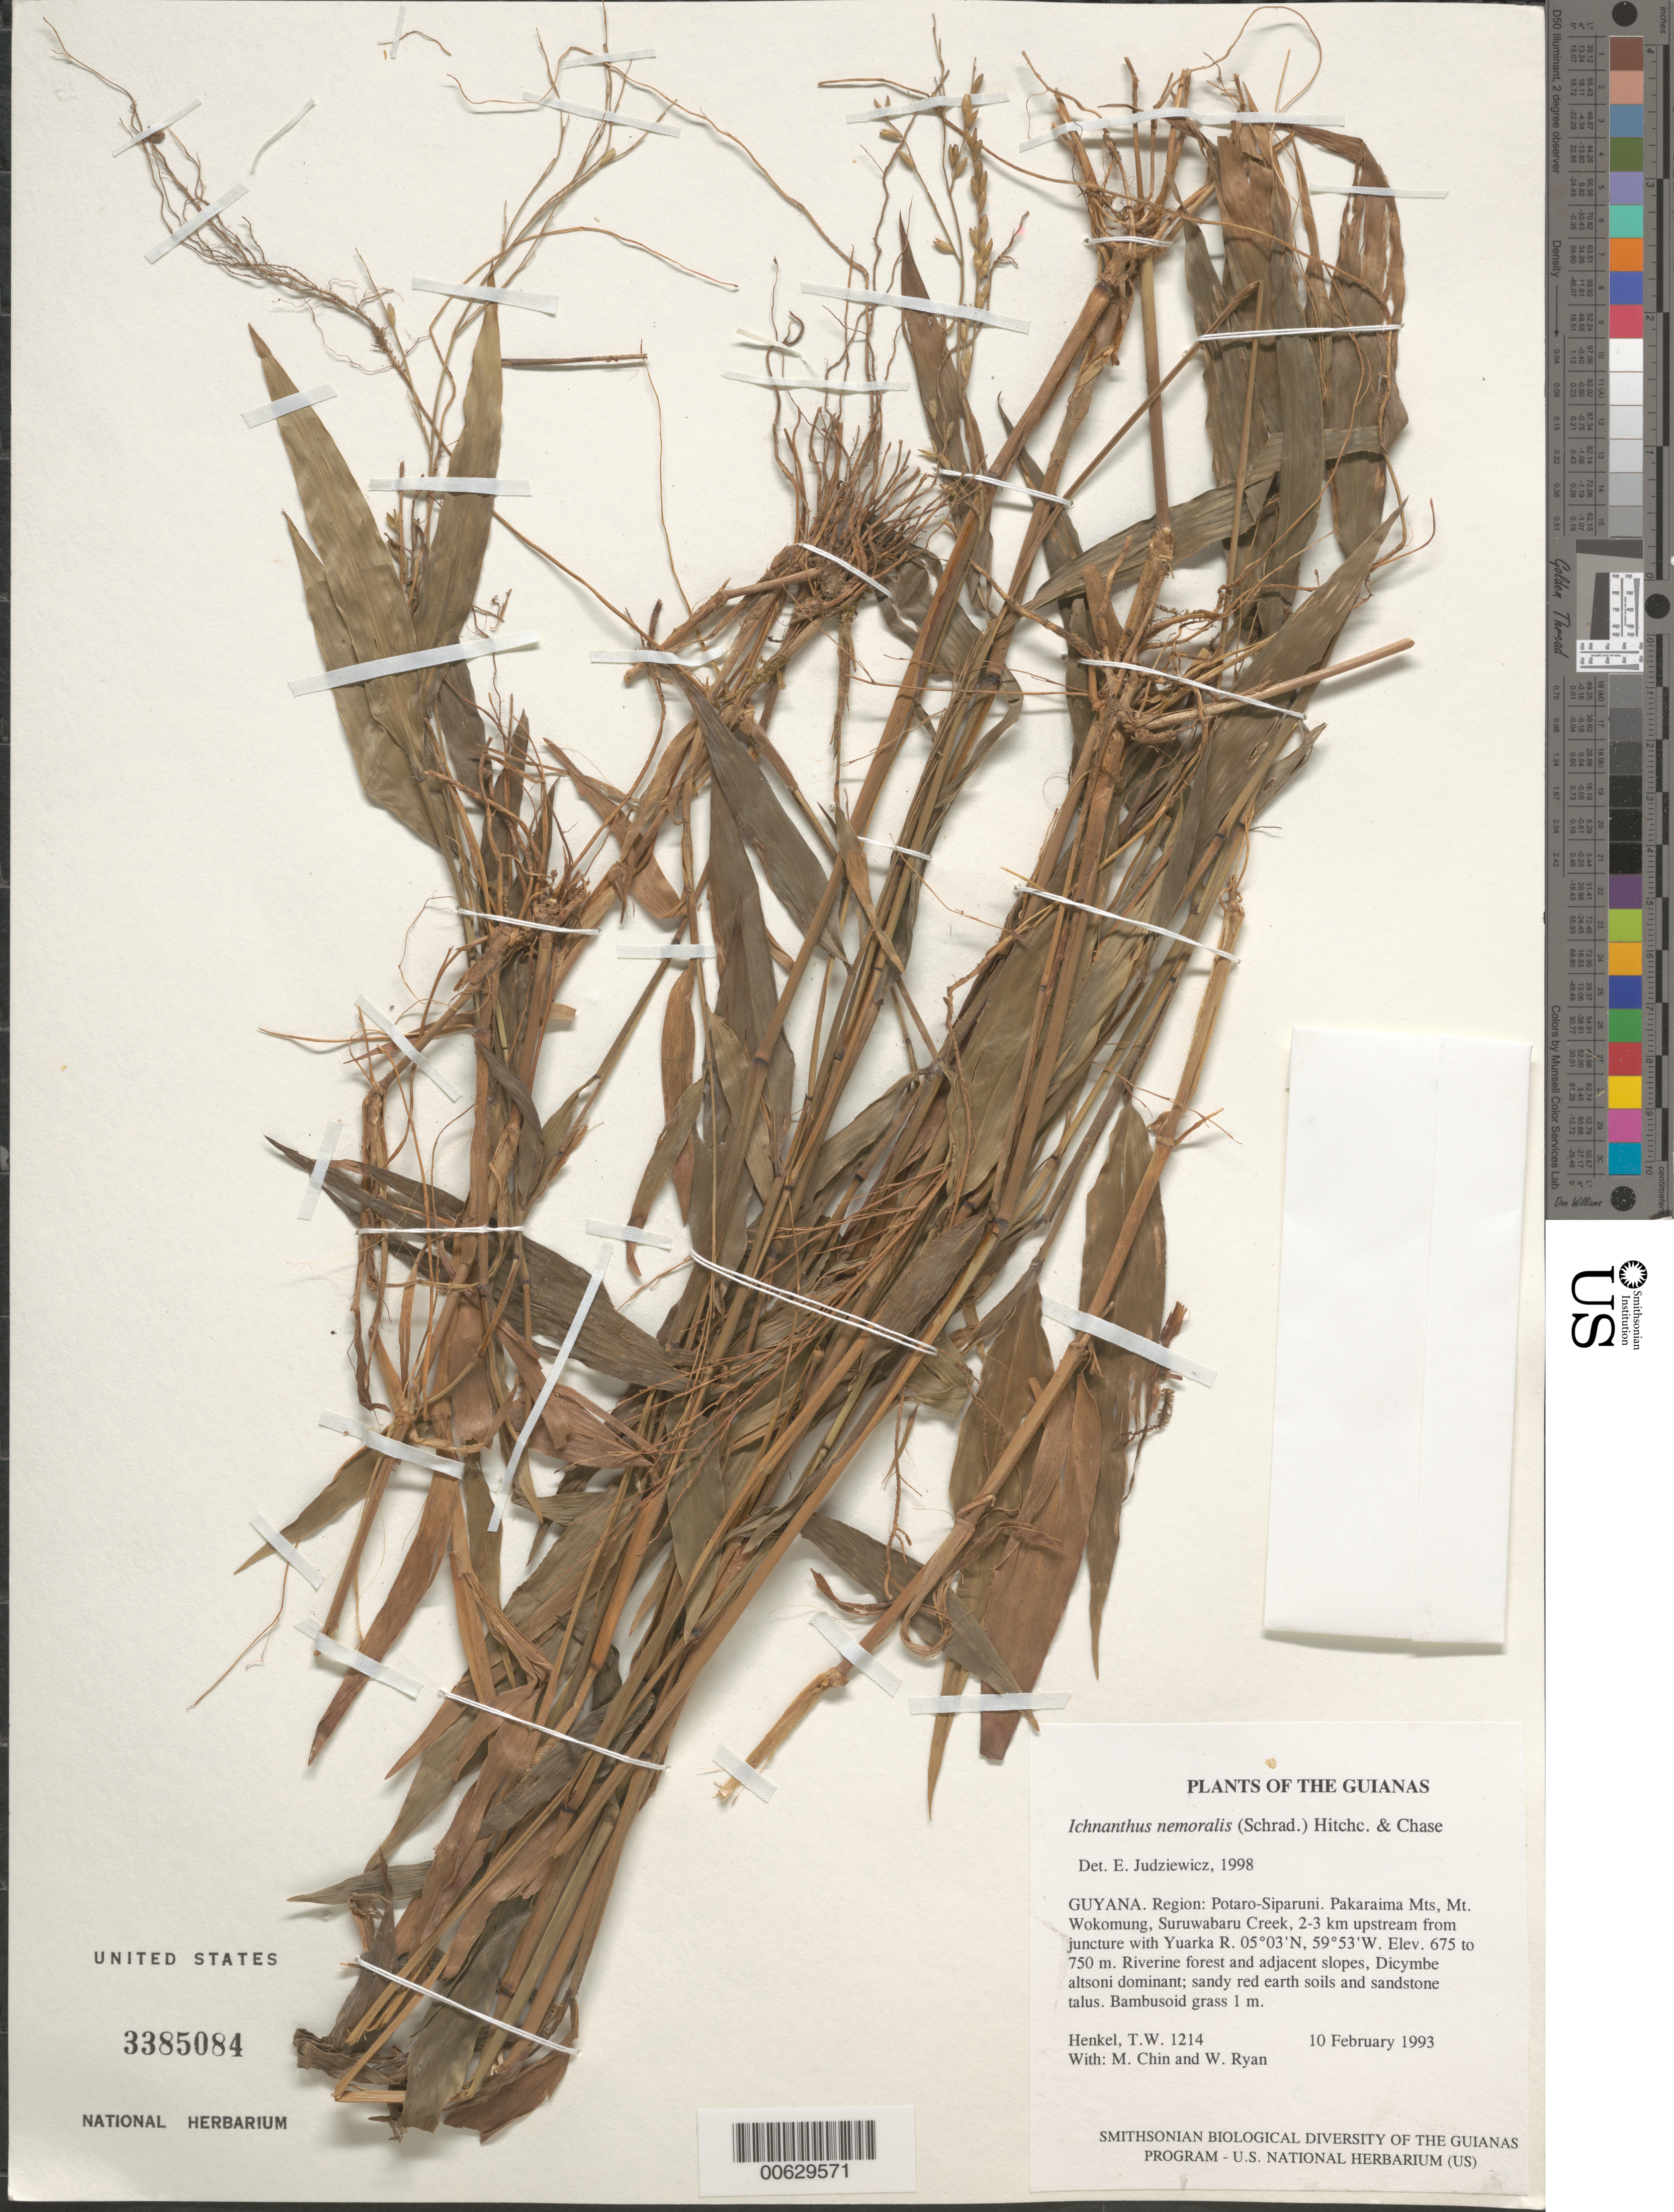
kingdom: Plantae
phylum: Tracheophyta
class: Liliopsida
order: Poales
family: Poaceae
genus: Ichnanthus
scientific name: Ichnanthus nemoralis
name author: (Schrad.) Hitchc. & Chase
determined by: Judziewicz, E. J.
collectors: T. Henkel, M. Chin & W. Ryan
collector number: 1214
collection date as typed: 10 February 1993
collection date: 1993-02-10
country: Guyana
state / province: Potaro-Siparuni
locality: Pakaraima Mts, Mt. Wokomung, Suruwabaru Creek, 2-3 km upstream from juncture with Yuarka R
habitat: Riverine forest and adjacent slopes, Dicymbe altsoni dominant; sandy red earth soils and sandstone talus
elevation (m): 675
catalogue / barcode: US 3385084